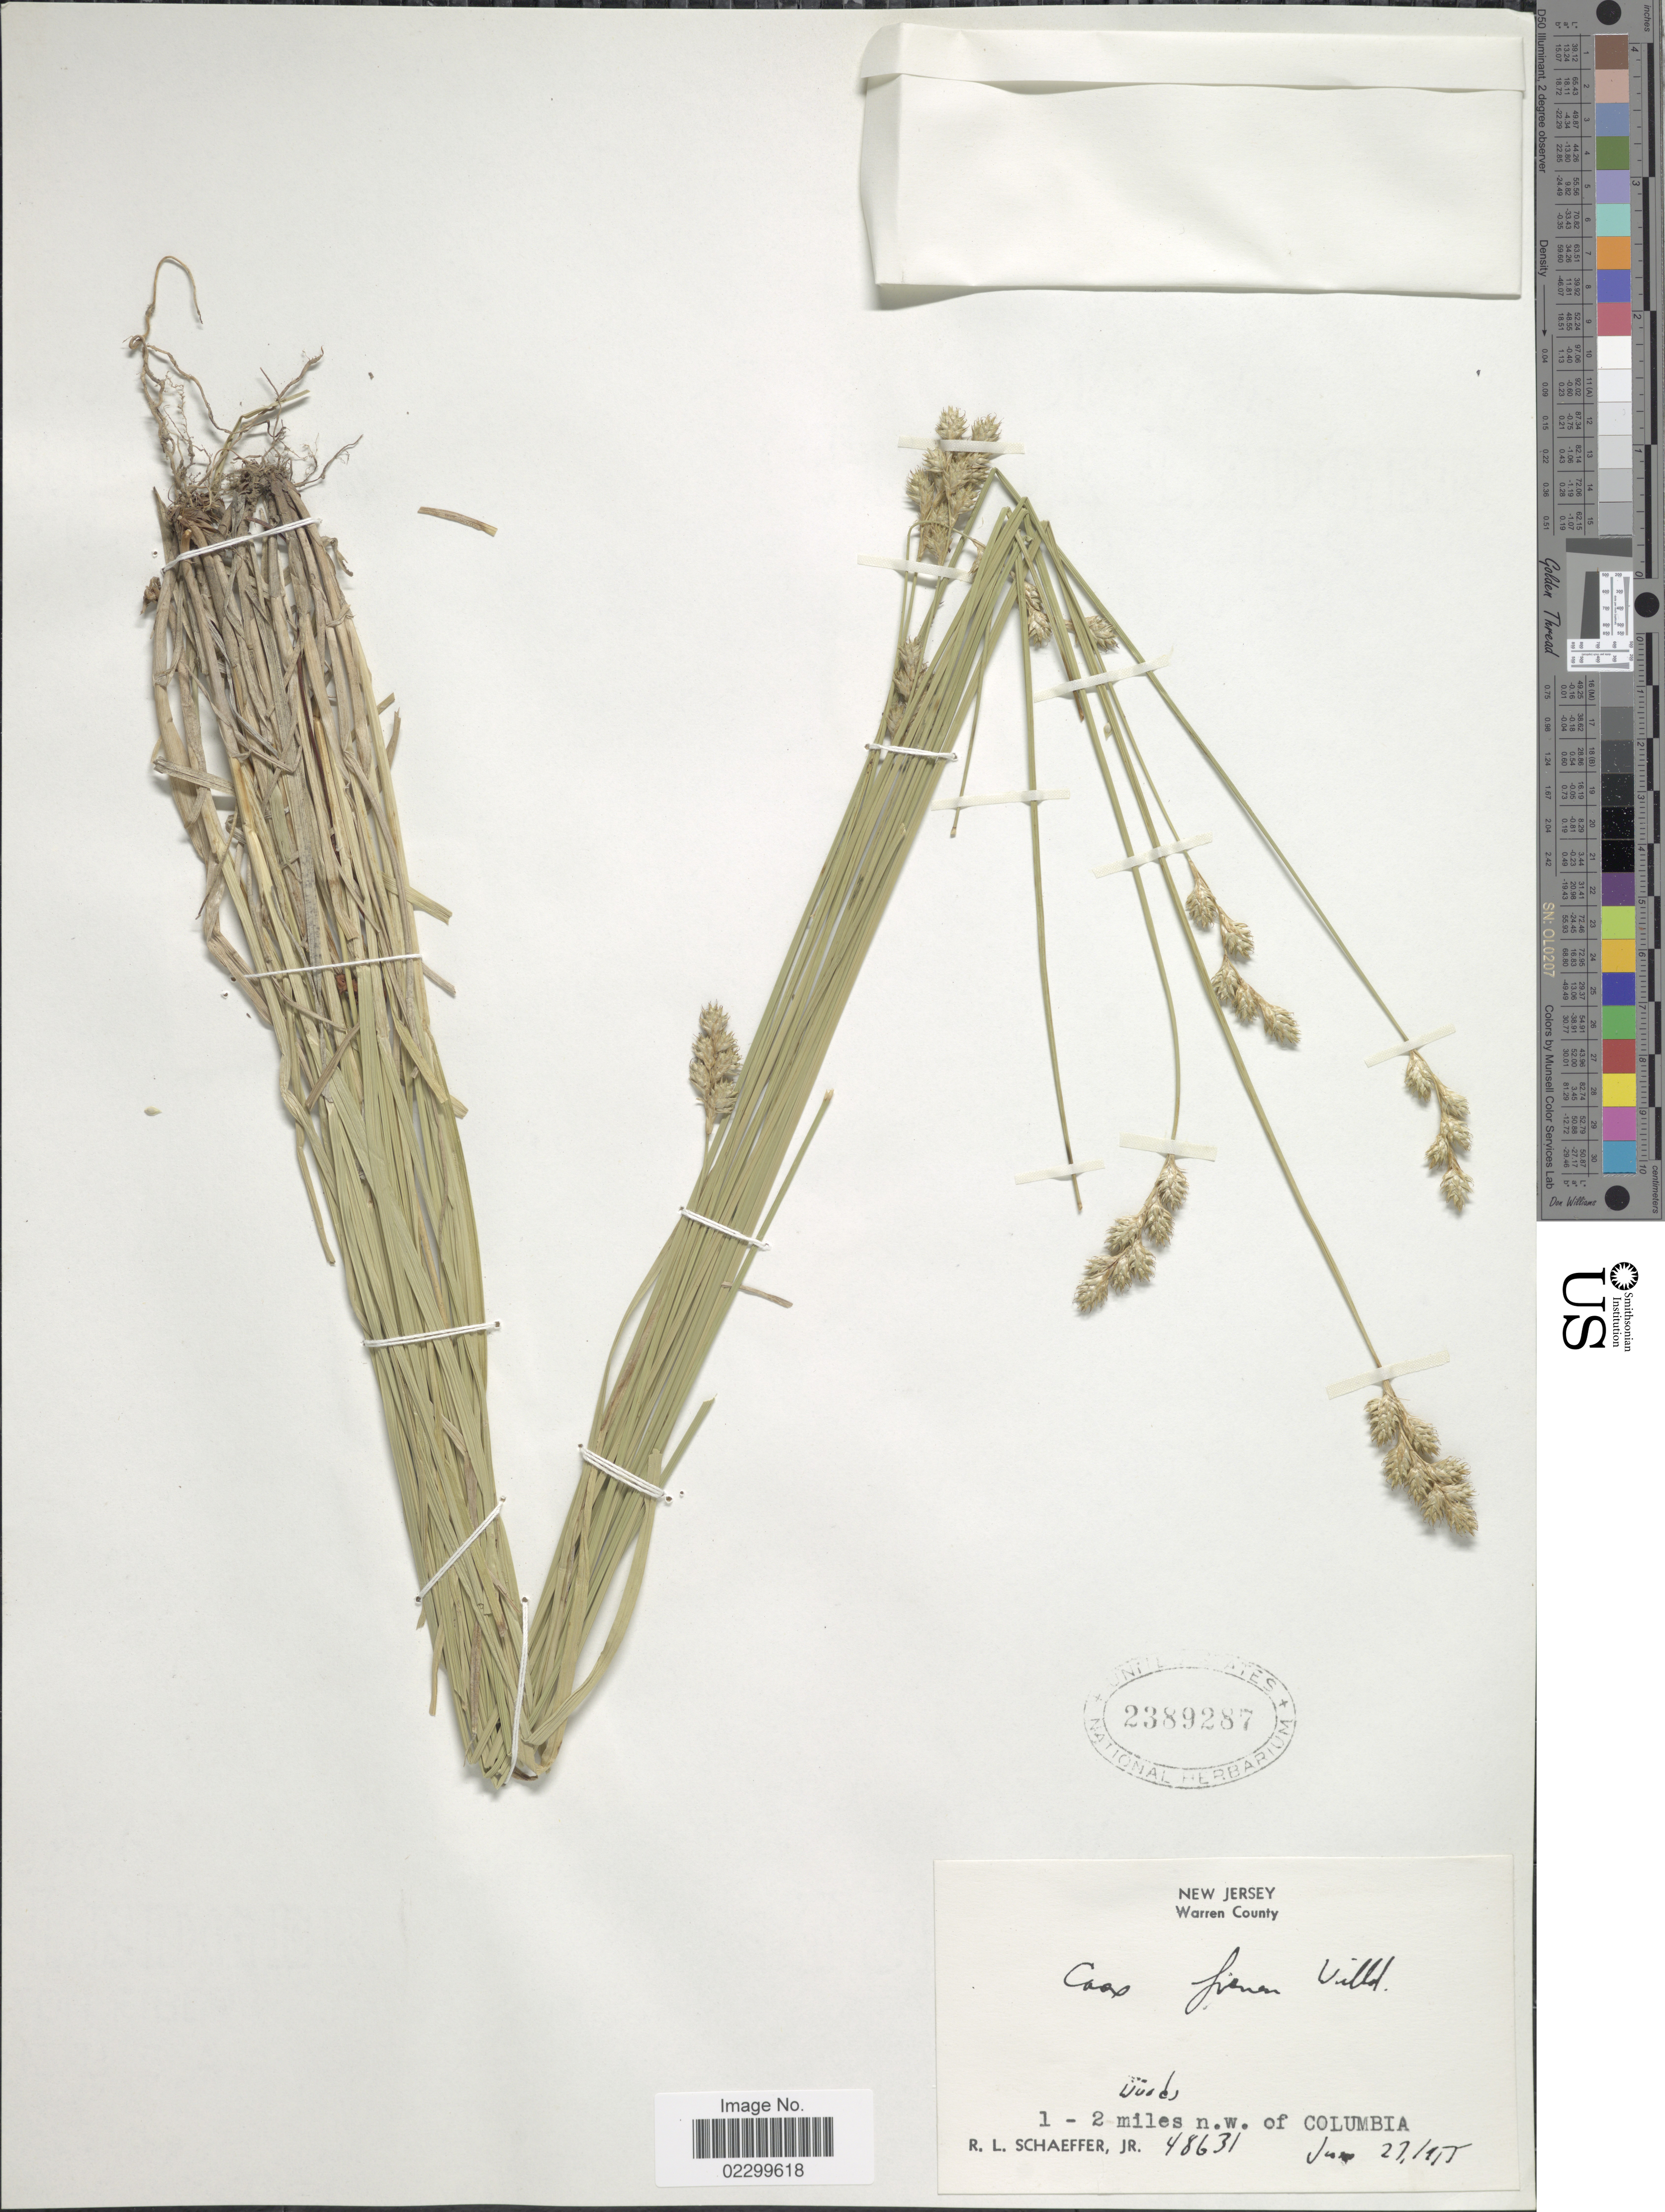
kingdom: Plantae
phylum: Tracheophyta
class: Liliopsida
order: Poales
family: Cyperaceae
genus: Carex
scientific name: Carex argyrantha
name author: Tuck. ex Boott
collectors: R. L. Schaeffer Jr.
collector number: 48631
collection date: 1955-06-27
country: United States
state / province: New Jersey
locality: Warren County, woods, 1-2 miles n.w. of Columbia.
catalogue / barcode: US 2389287